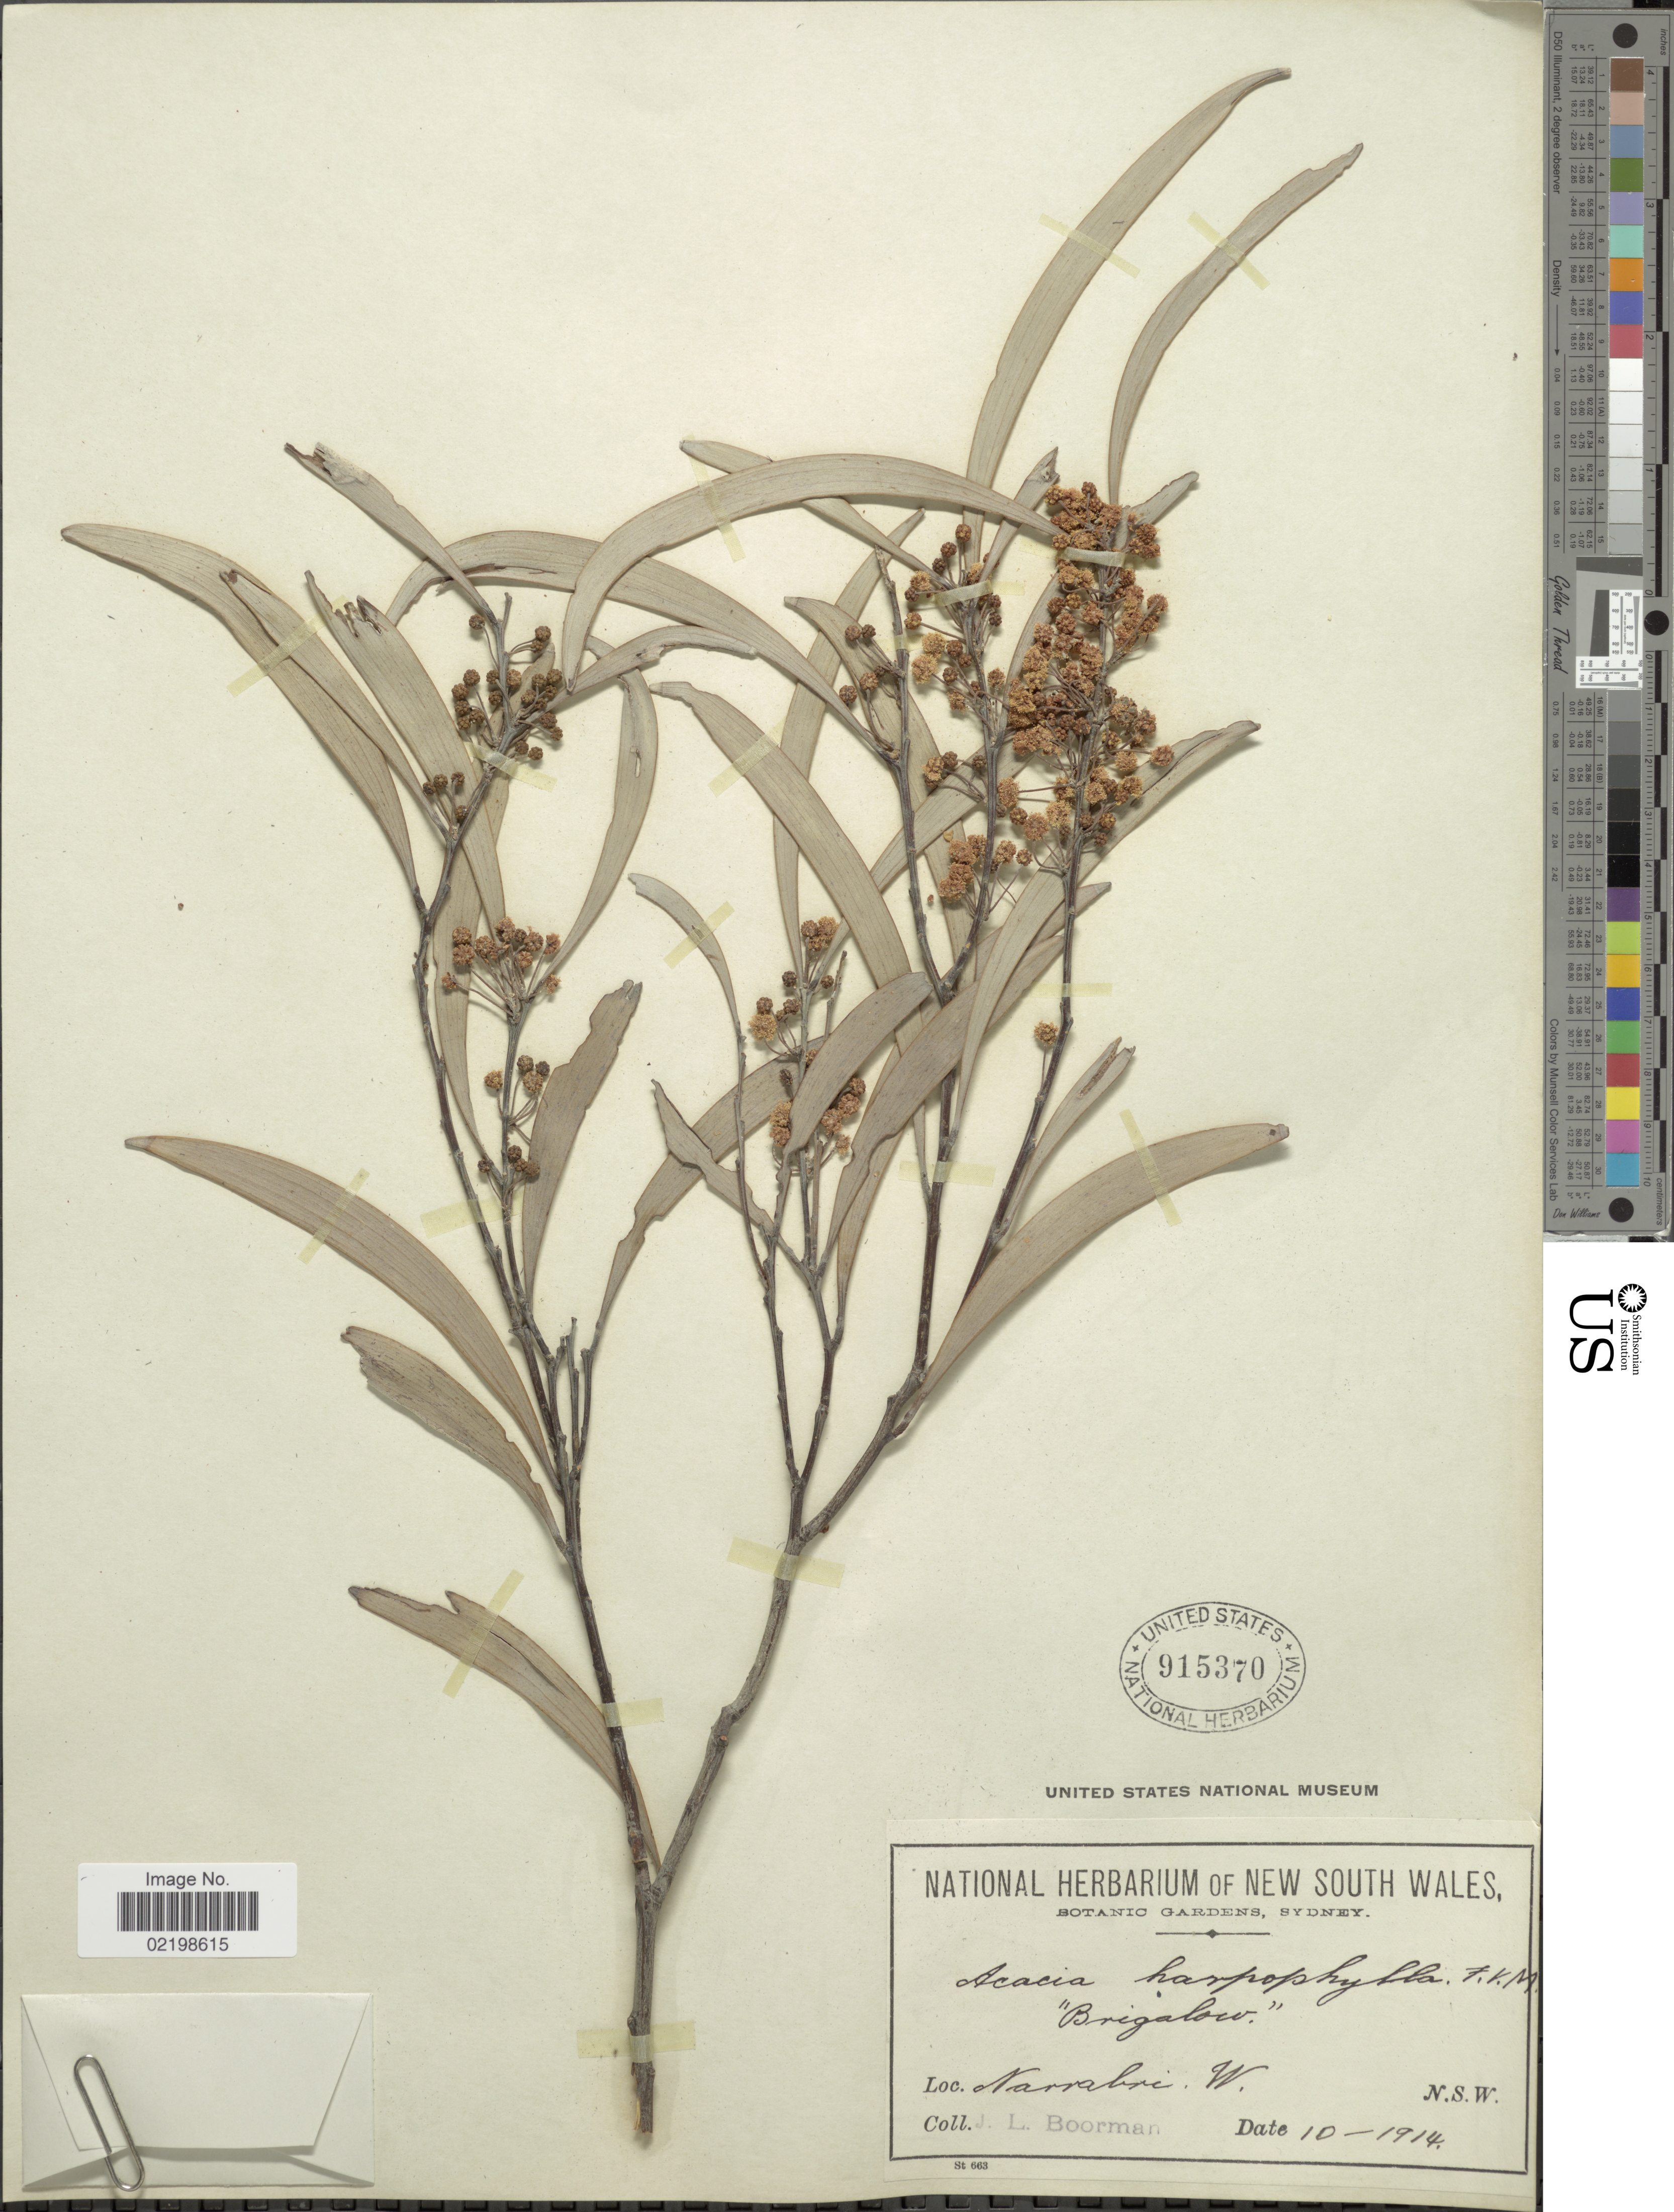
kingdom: Plantae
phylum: Tracheophyta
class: Magnoliopsida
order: Fabales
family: Fabaceae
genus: Acacia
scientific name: Acacia harpophylla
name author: F. Muell. ex Benth.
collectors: J. Boorman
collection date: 1914-10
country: Australia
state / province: New South Wales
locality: Narrabie, W.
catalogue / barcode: US 915370